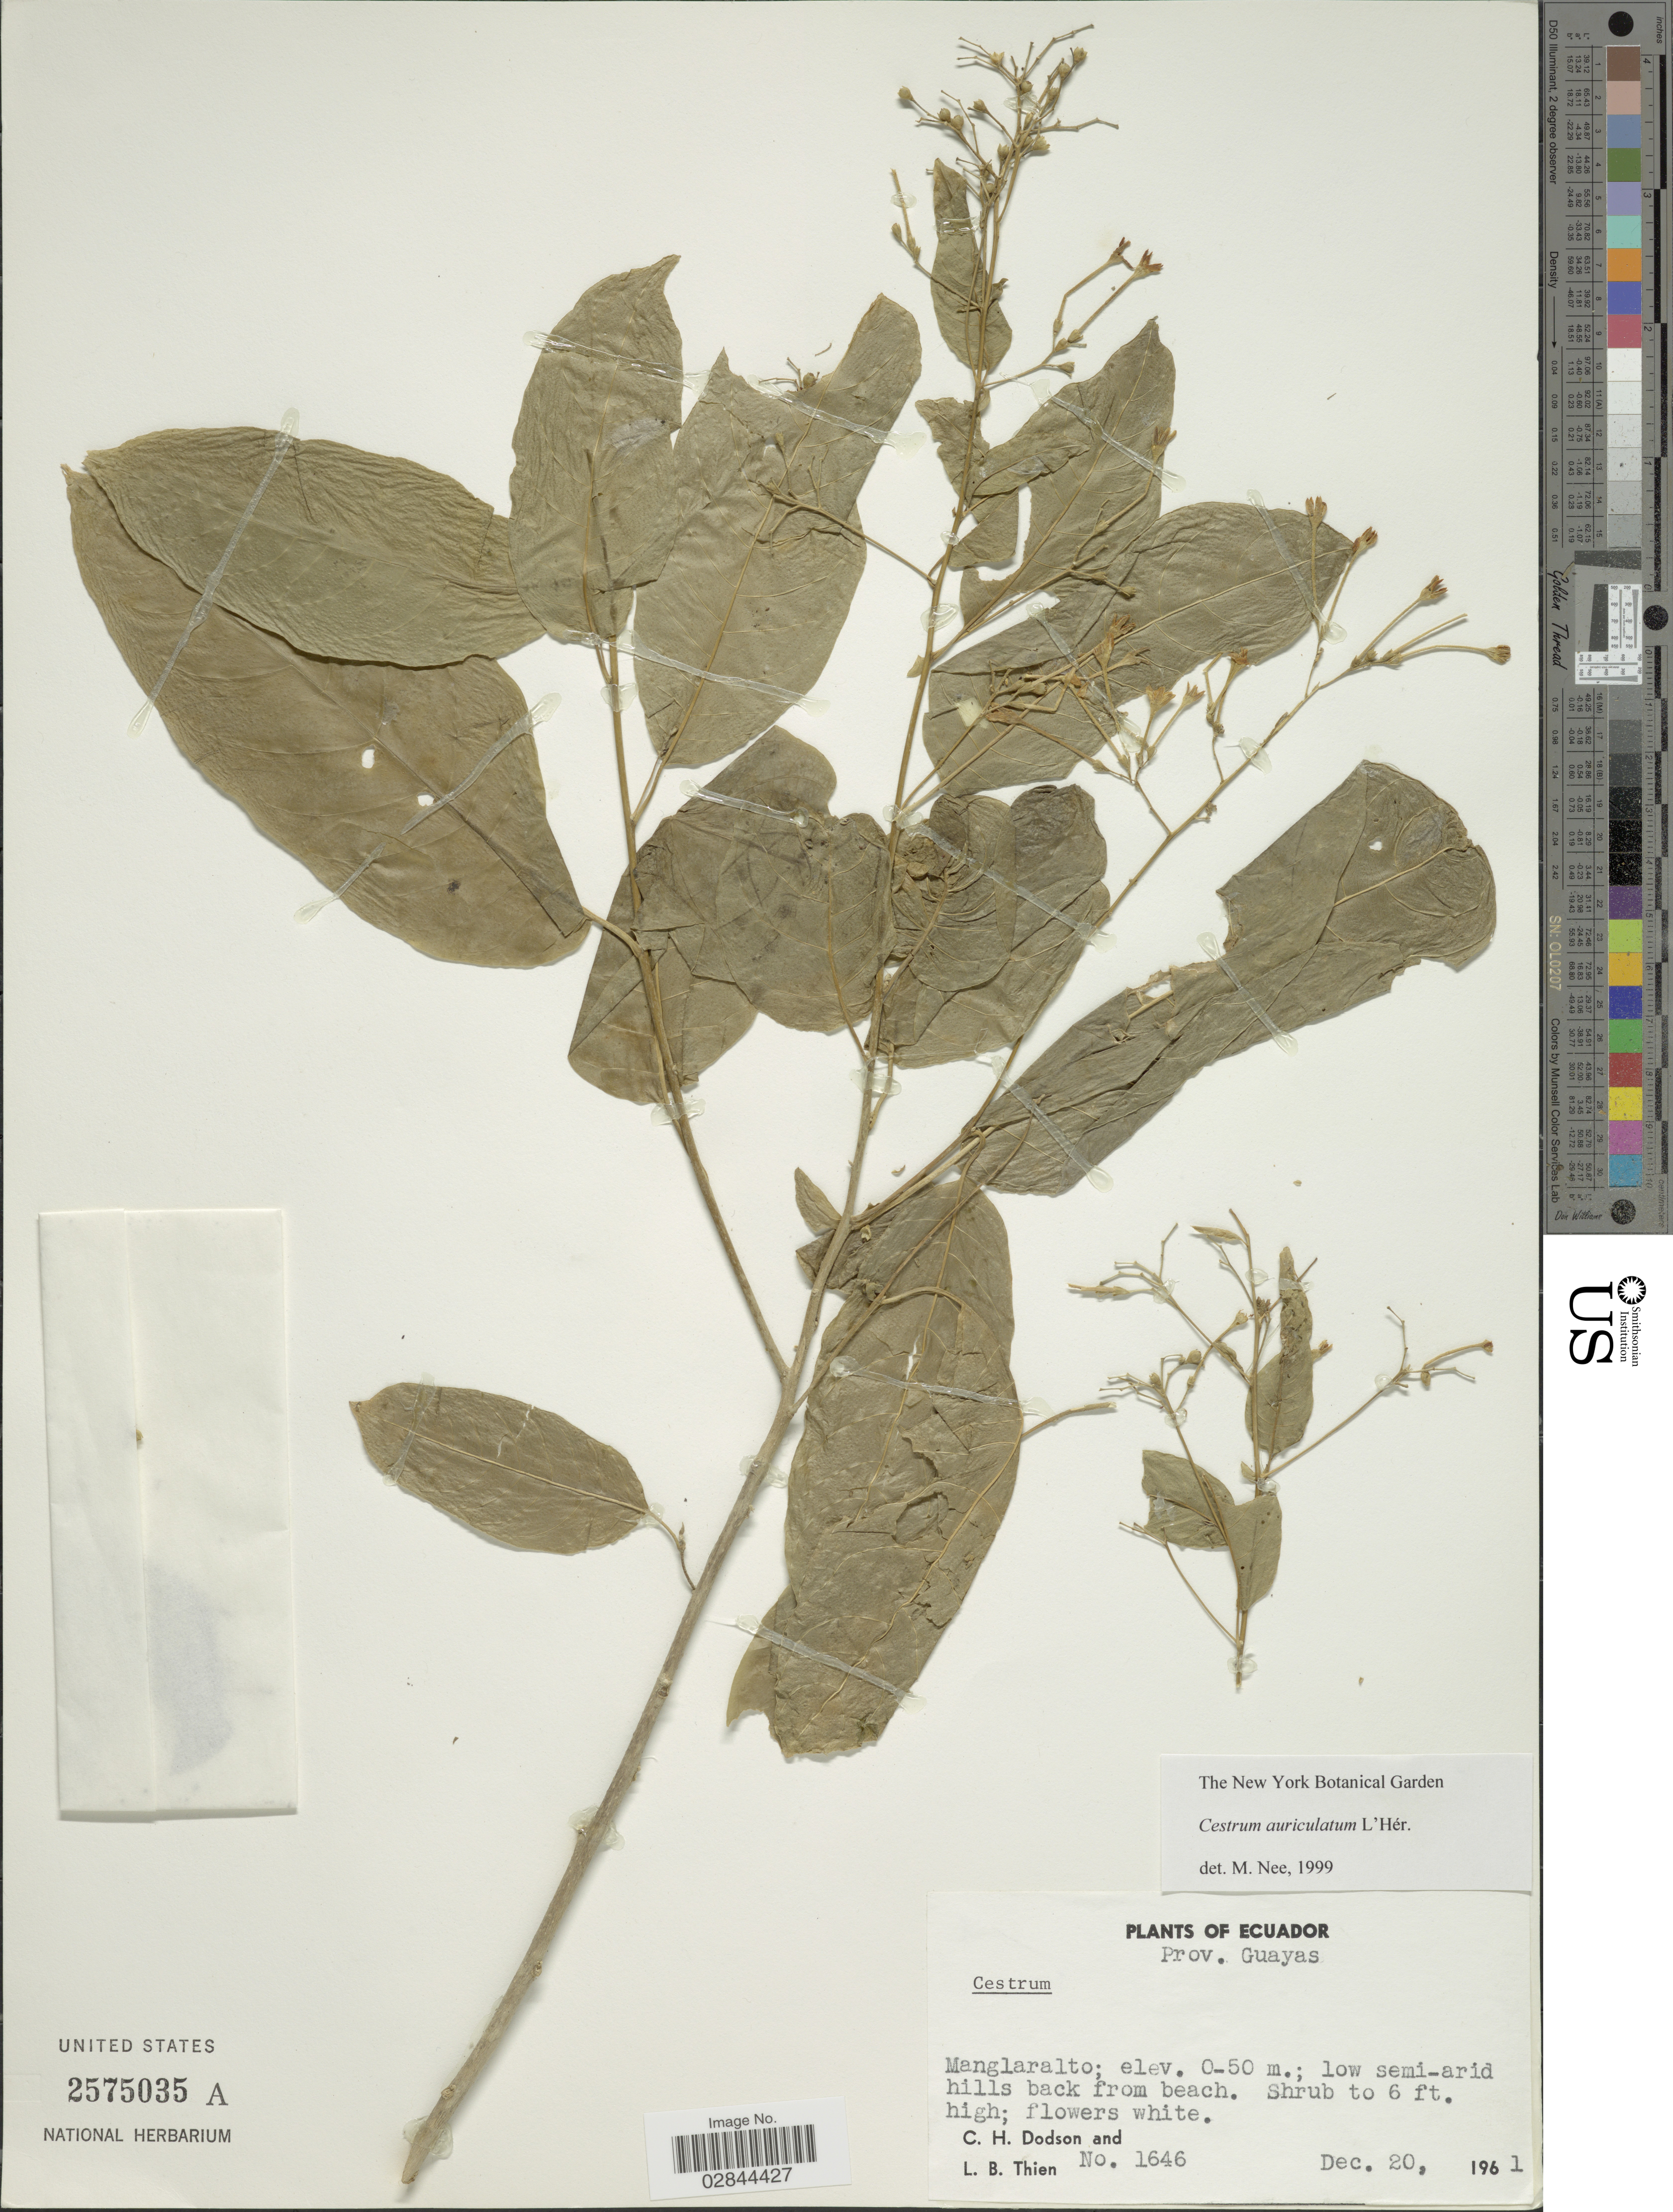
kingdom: Plantae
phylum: Tracheophyta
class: Magnoliopsida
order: Solanales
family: Solanaceae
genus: Cestrum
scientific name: Cestrum auriculatum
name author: L'Hér.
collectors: C. H. Dodson & L. Thien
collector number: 1646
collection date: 1961-12-20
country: Ecuador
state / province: Guayas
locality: Manglaralto.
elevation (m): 0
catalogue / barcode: US 2575035A